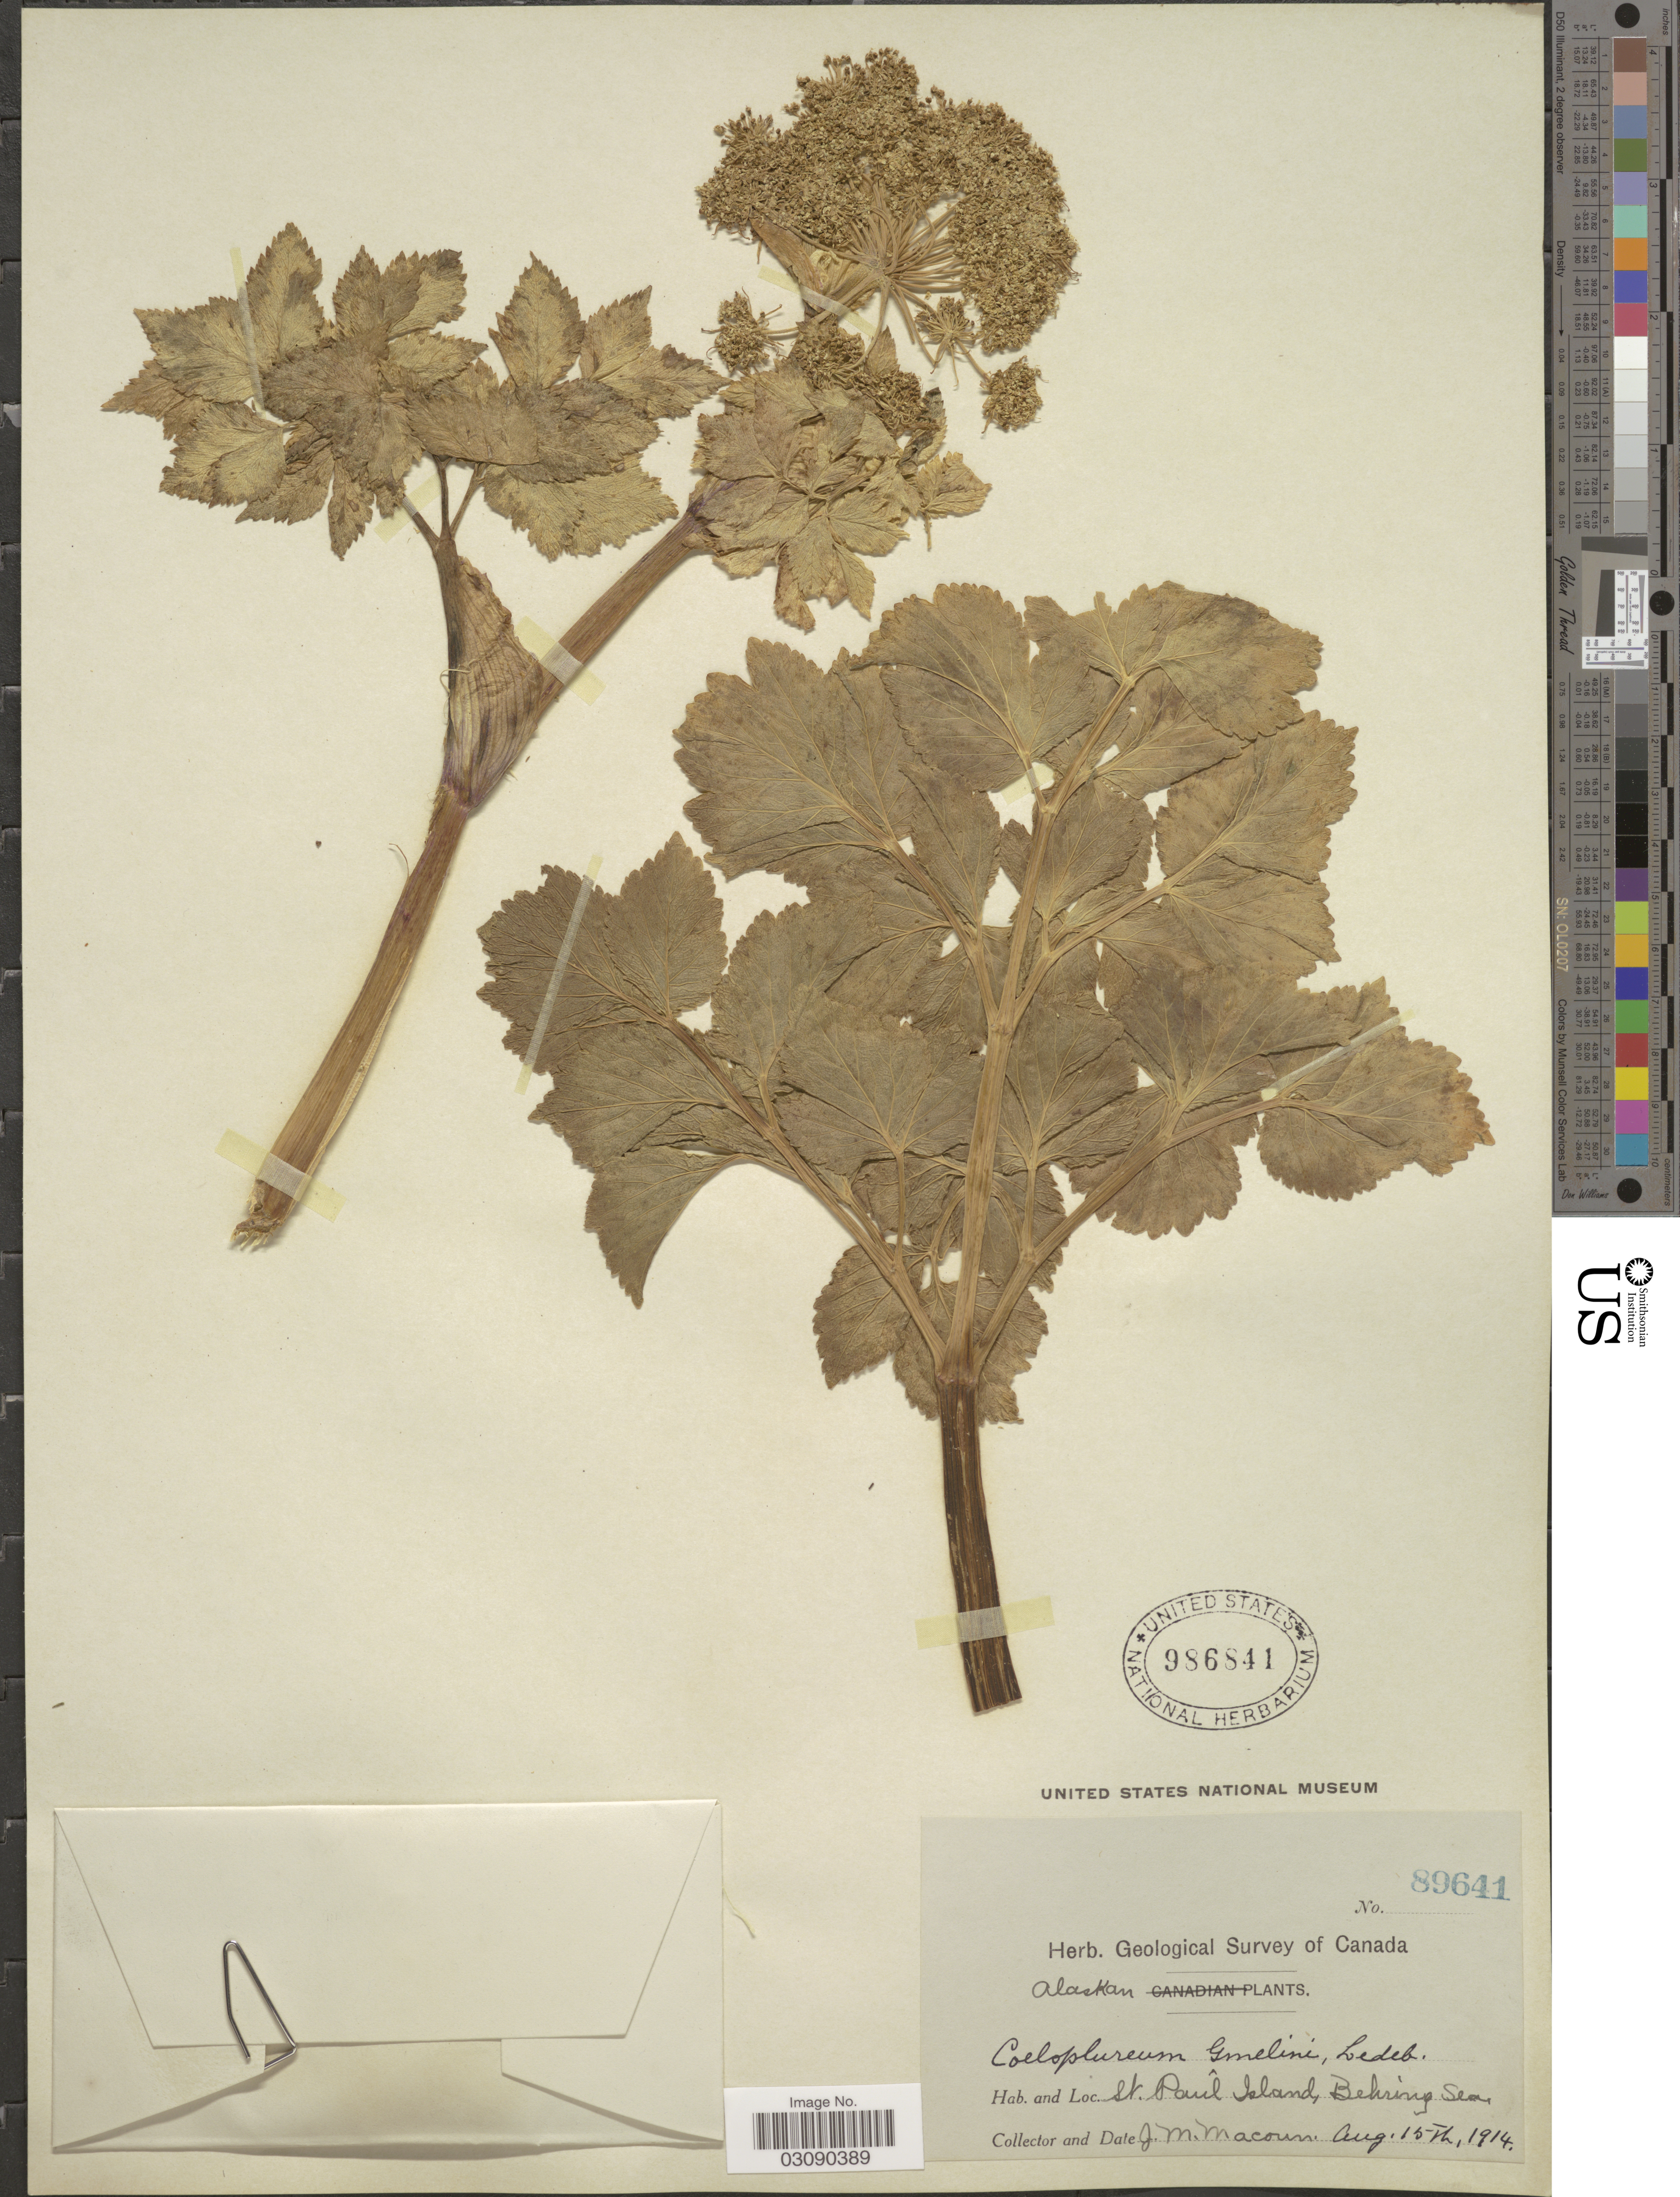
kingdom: Plantae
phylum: Tracheophyta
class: Magnoliopsida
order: Apiales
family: Apiaceae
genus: Angelica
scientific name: Angelica lucida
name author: L.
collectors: J. M. Macoun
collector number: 89641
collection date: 1914-08-15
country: United States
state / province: Alaska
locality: Alaskan, St. Paul Island, Behring Sea.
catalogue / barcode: US 986841